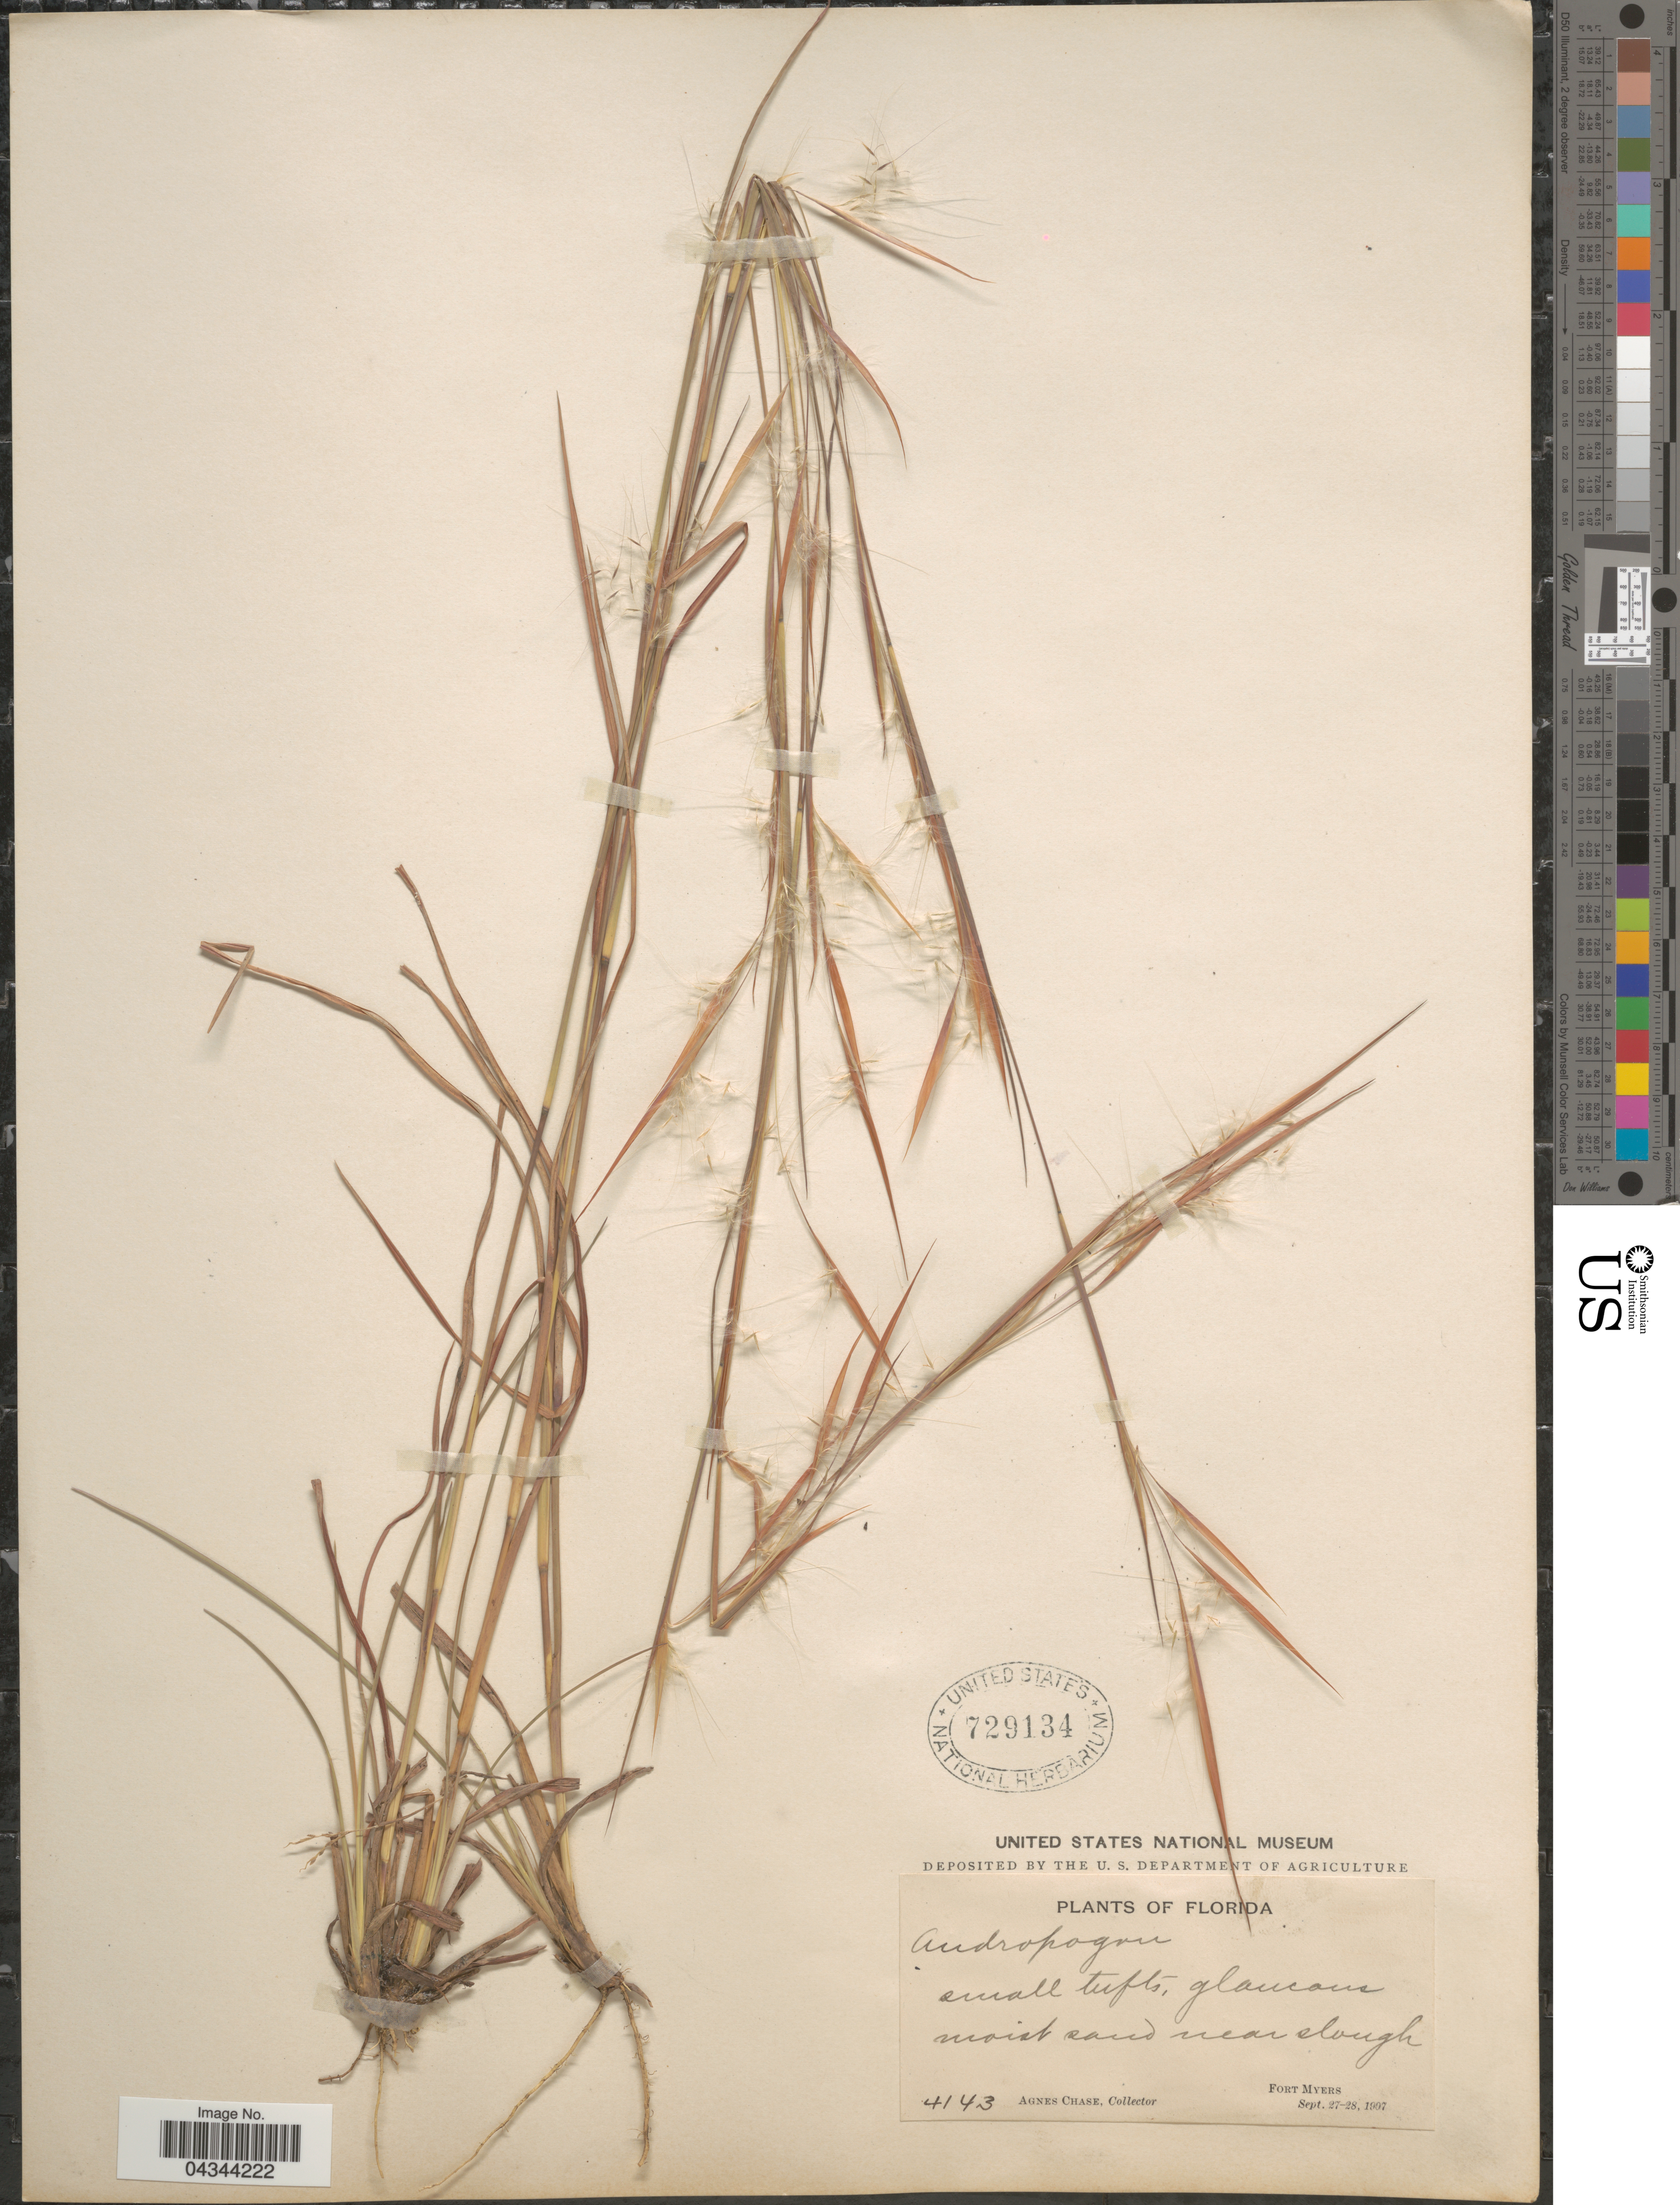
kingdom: Plantae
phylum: Tracheophyta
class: Liliopsida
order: Poales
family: Poaceae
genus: Andropogon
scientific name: Andropogon virginicus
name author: L.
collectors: A. Chase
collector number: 4143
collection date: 1907-09-27/1907-09-28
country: United States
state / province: Florida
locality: Fort Myers.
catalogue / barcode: US 729134